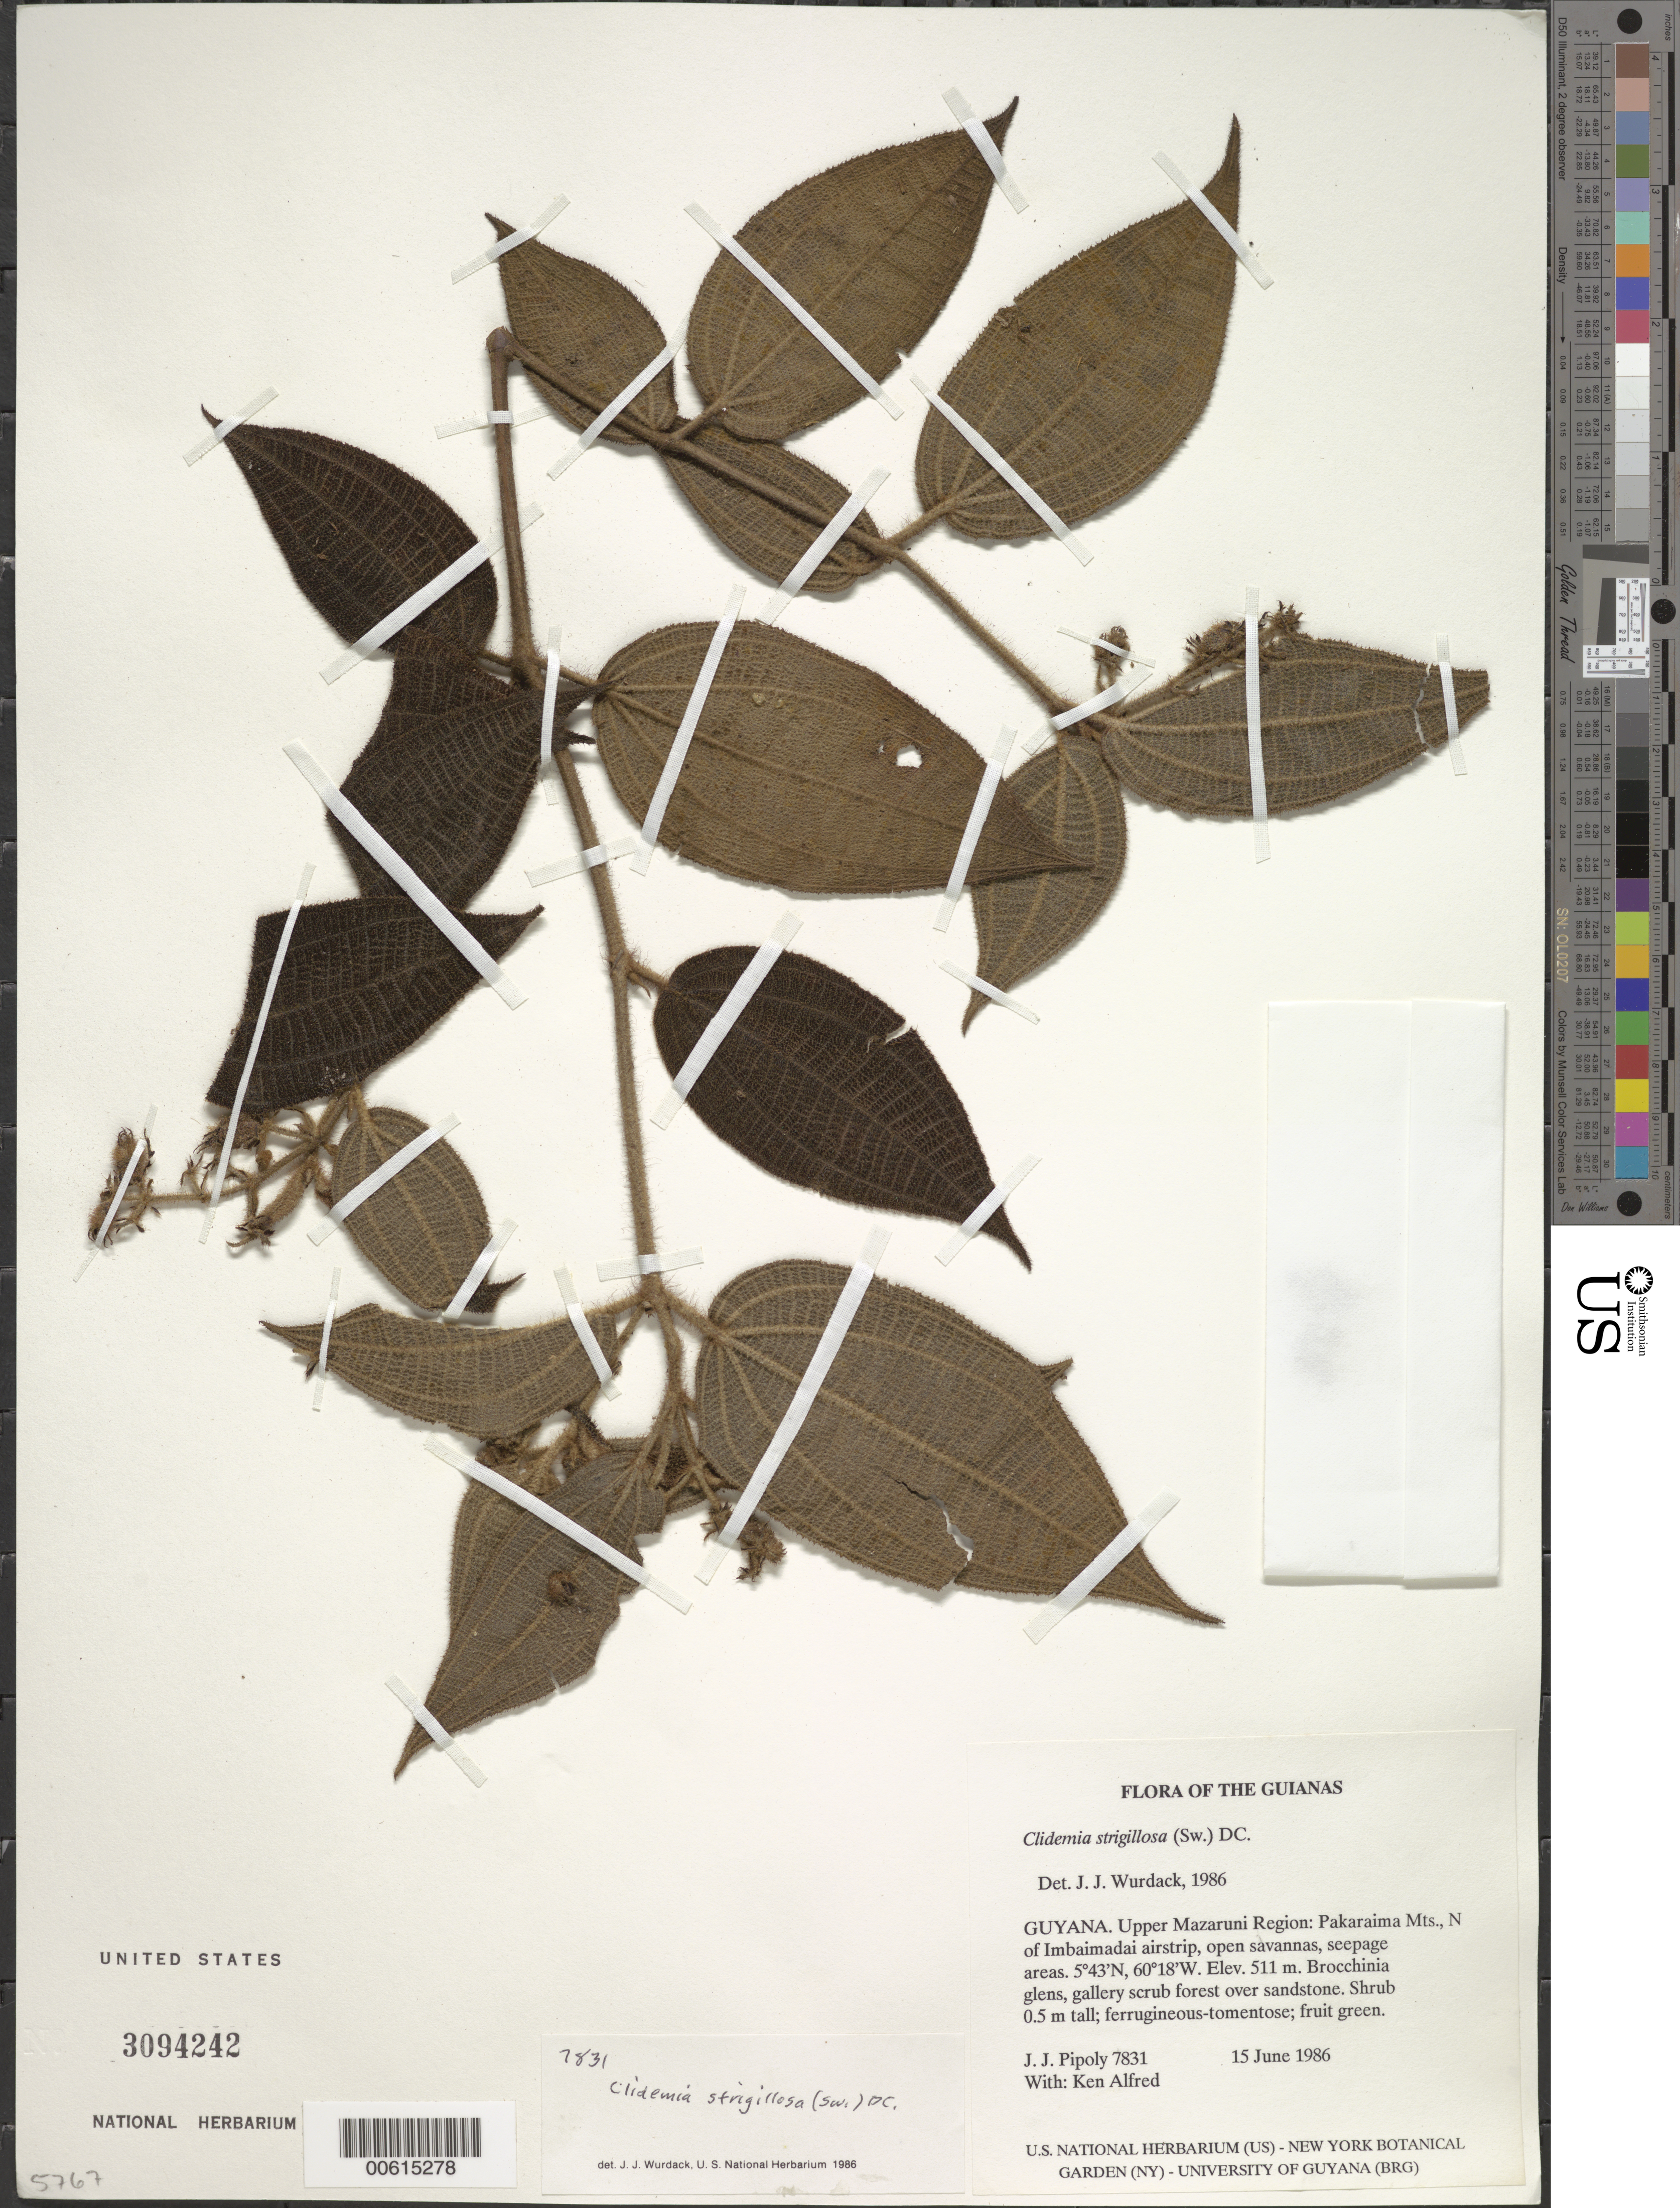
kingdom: Plantae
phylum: Tracheophyta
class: Magnoliopsida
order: Myrtales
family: Melastomataceae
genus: Clidemia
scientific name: Clidemia strigillosa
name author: (Sw.) DC.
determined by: Wurdack, John J., (US), US (UNITED STATES)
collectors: J. J. Pipoly & K. Alfred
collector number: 7831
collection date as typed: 15 June 1986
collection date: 1986-06-15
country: Guyana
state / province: Cuyuni-Mazaruni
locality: Pakaraima Mts., N of Imbaimadai airstrip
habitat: Open savannas, seepage areas, Brocchinia glens, gallery scrub forest over sandstone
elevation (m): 511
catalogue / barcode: US 3094242